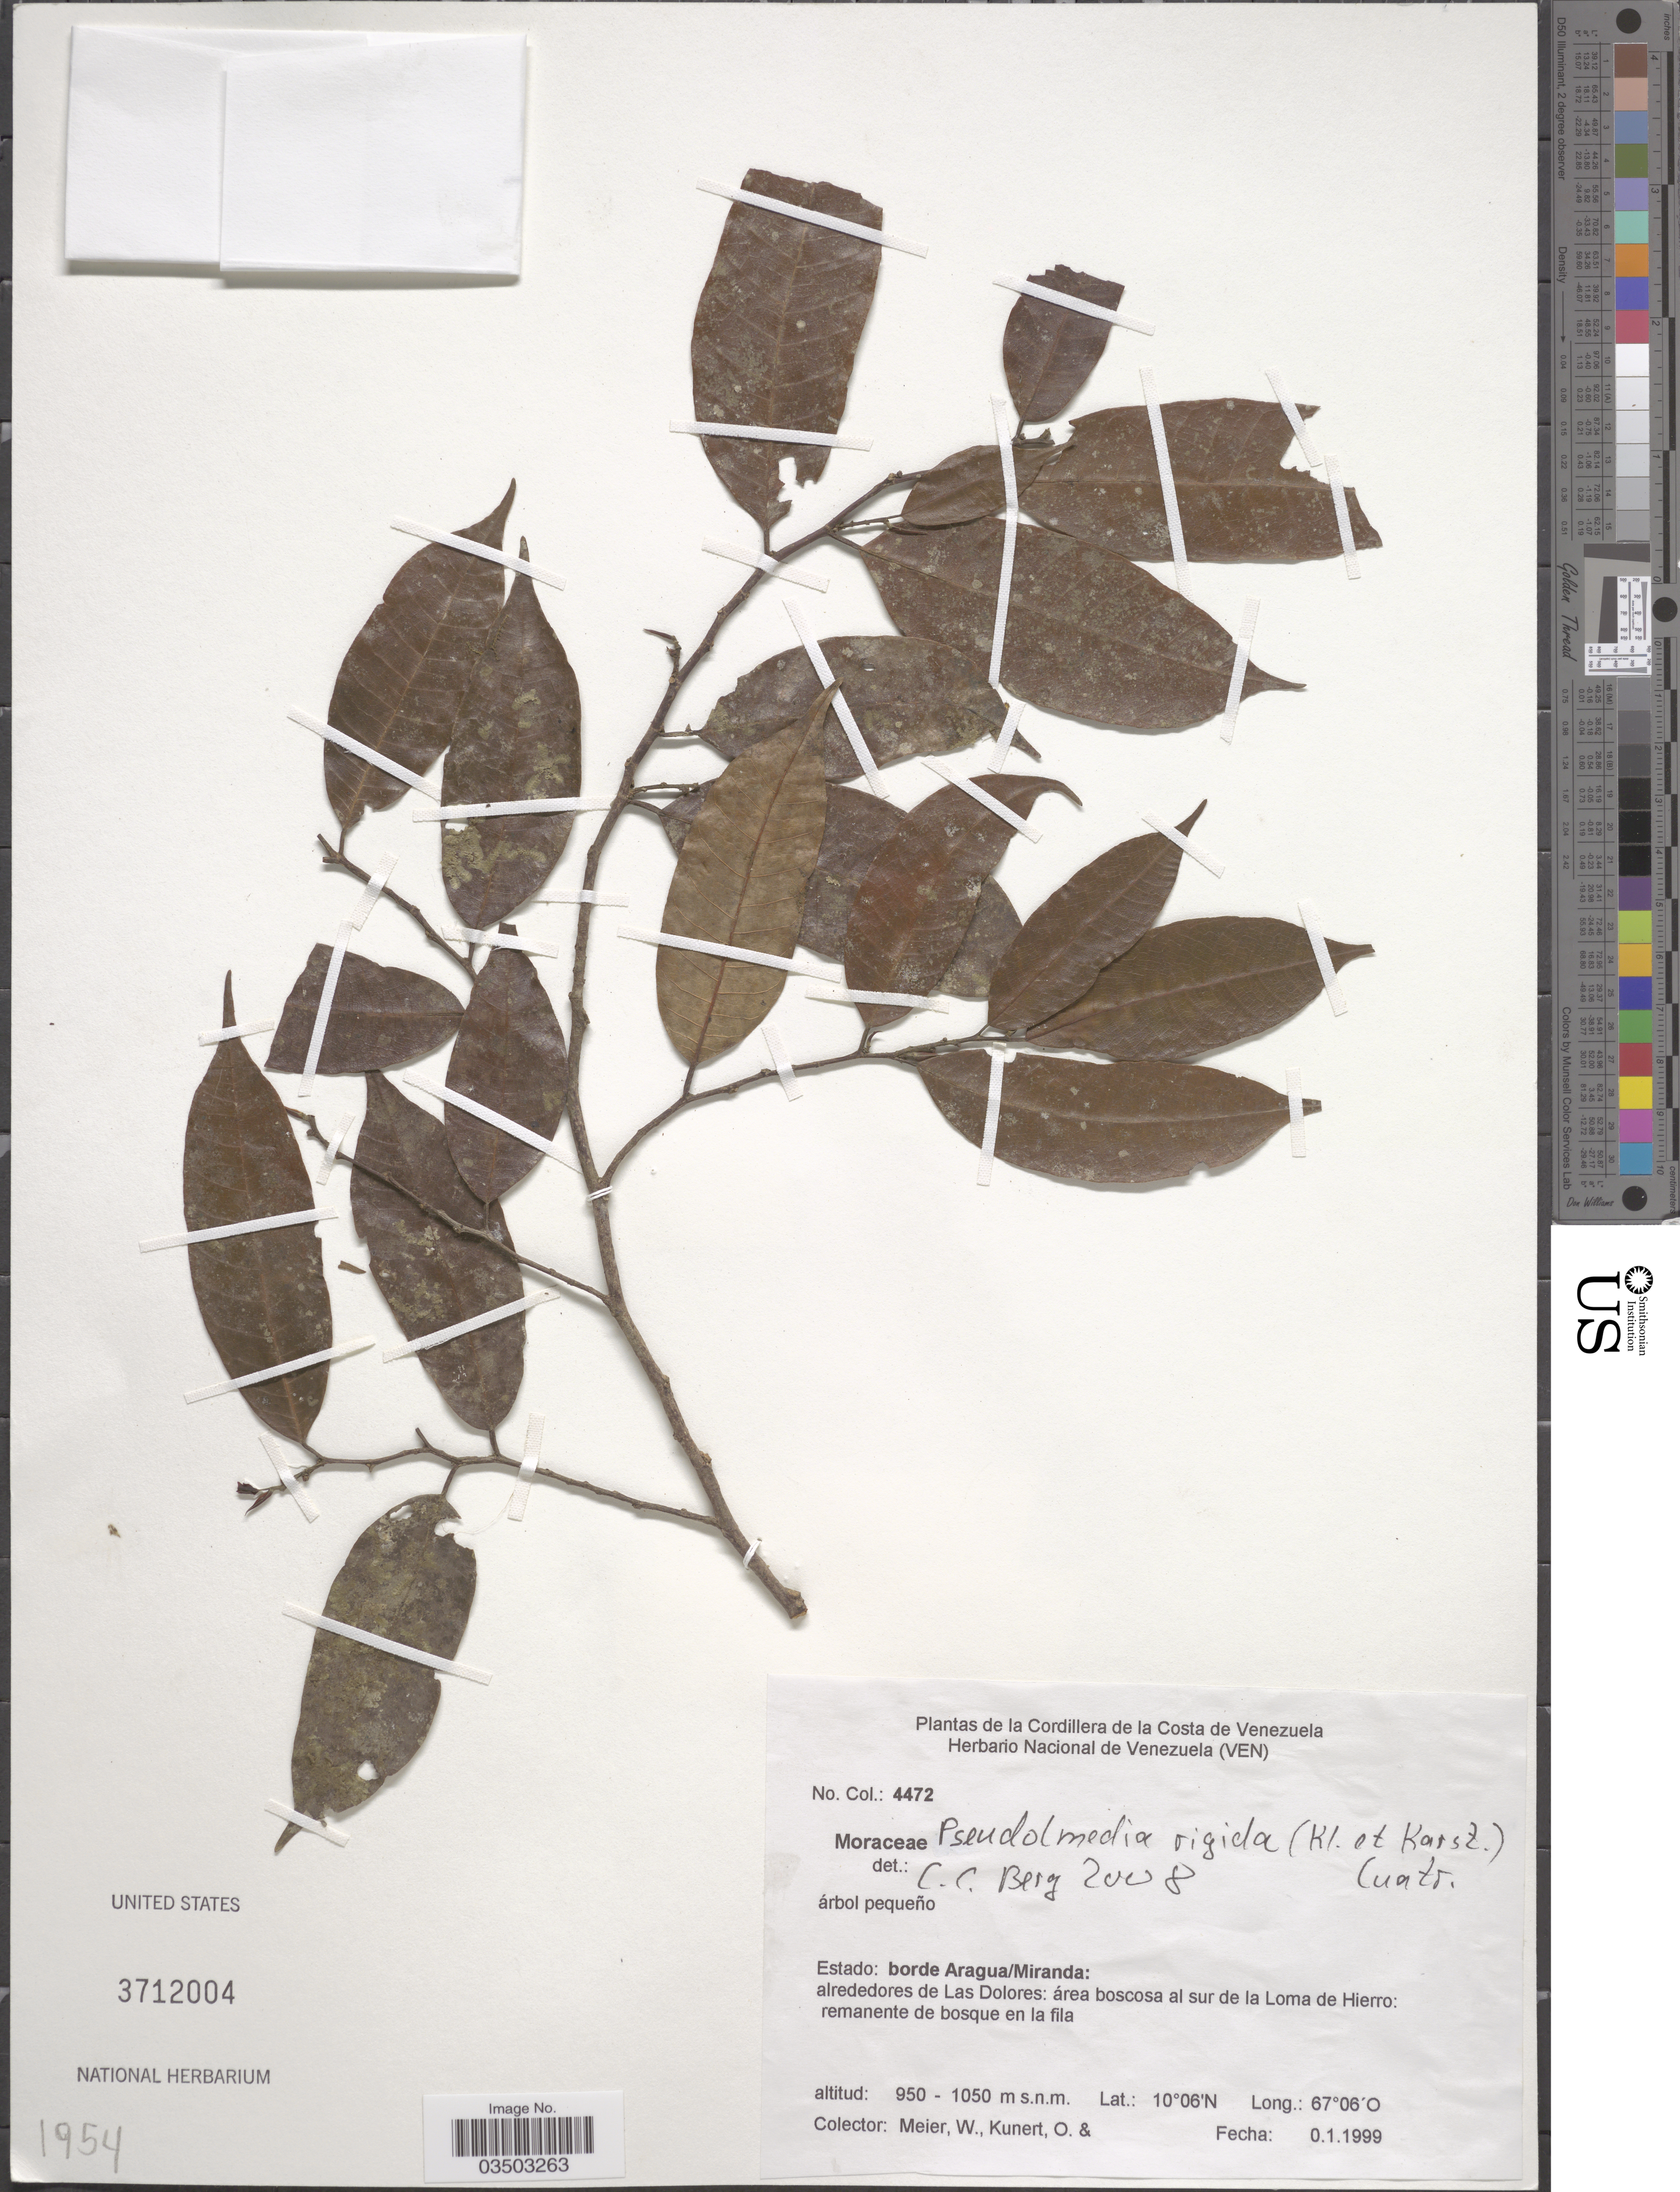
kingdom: Plantae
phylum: Tracheophyta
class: Magnoliopsida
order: Rosales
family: Moraceae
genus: Pseudolmedia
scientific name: Pseudolmedia rigida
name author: (Klotzsch & H. Karst.) Cuatrec.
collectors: W. Meier & O. Kunert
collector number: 4472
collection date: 1999-01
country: Venezuela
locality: La Cordillera de la Costa de Venezuela. Estado: borde Aragua/Miranda: alrededores de Las Dolores: área boscosa al sur de la Loma de Hierro: remanente de bosque en la fila.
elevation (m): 950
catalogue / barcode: US 3712004